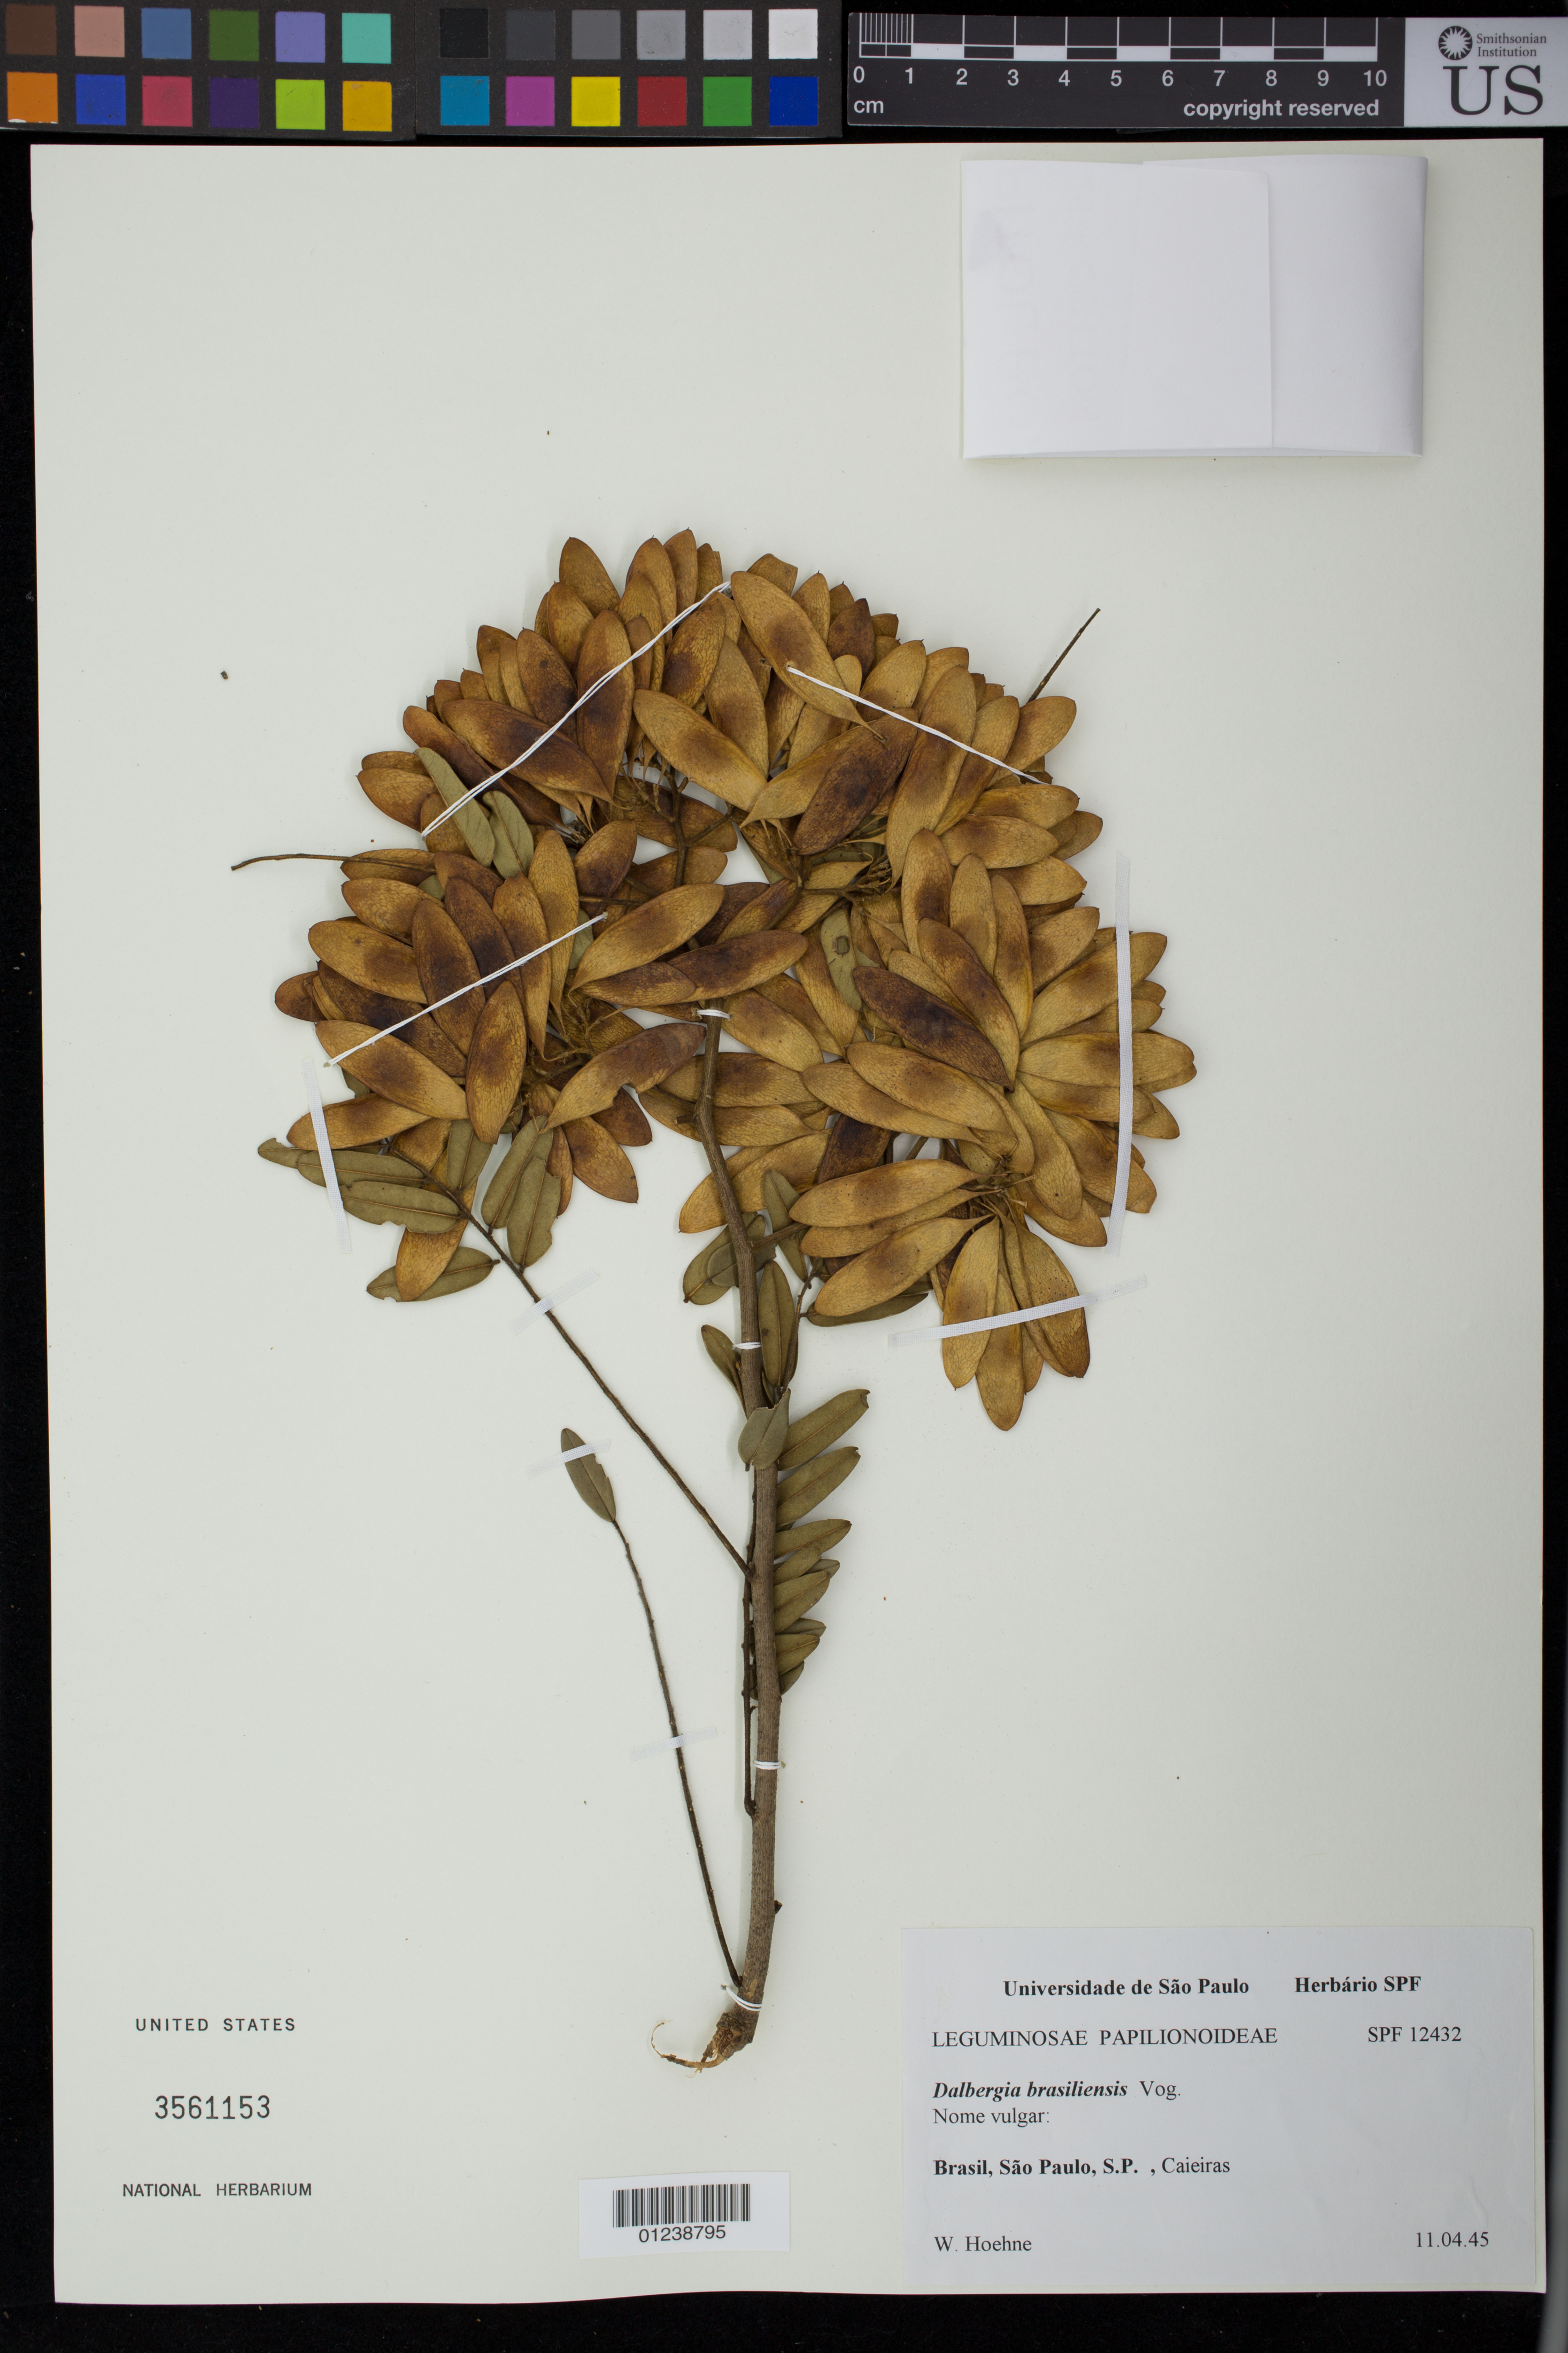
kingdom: Plantae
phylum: Tracheophyta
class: Magnoliopsida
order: Fabales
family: Fabaceae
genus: Dalbergia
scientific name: Dalbergia brasiliensis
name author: Vogel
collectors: W. Hoehne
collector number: SPF 12432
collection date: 1945-04-11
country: Brazil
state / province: São Paulo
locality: Caieiras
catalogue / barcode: US 3561153